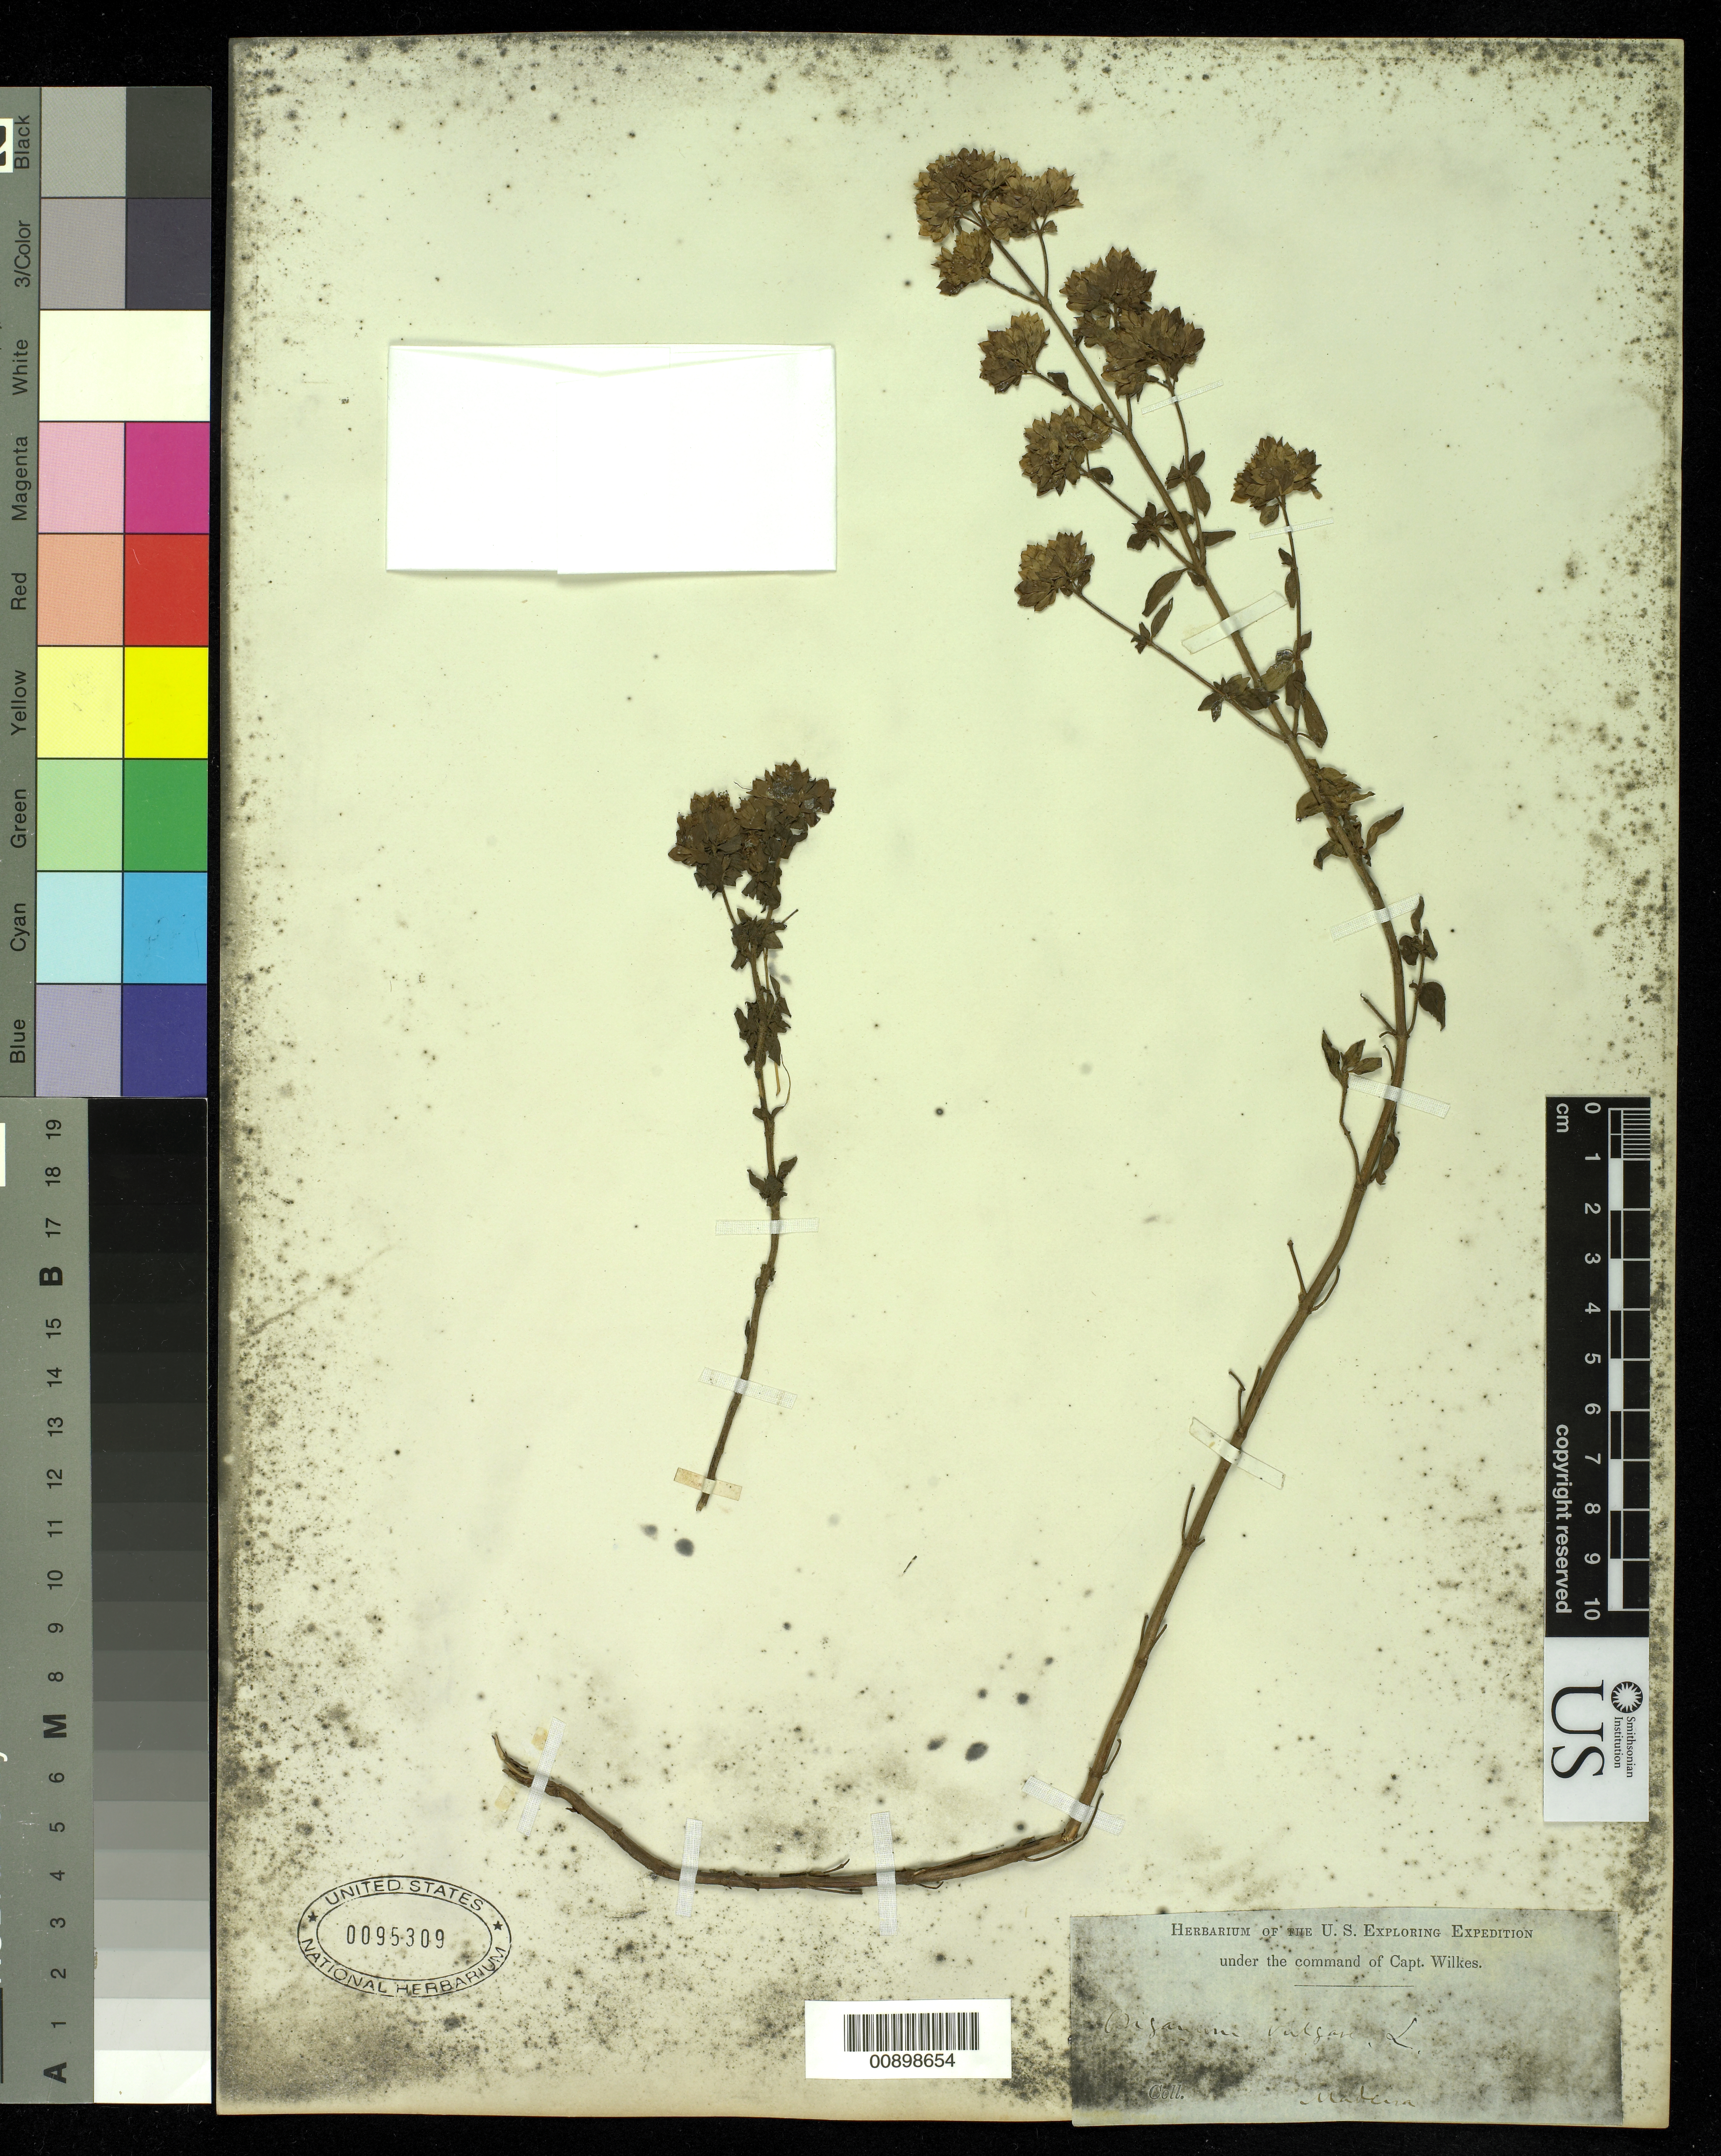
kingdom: Plantae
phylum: Tracheophyta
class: Magnoliopsida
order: Lamiales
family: Lamiaceae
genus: Origanum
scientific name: Origanum vulgare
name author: L.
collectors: Wilkes Explor. Exped.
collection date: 1838/1842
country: Portugal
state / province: Madeira (Aut. Reg.)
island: Madeira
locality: Funchal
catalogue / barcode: US 95309